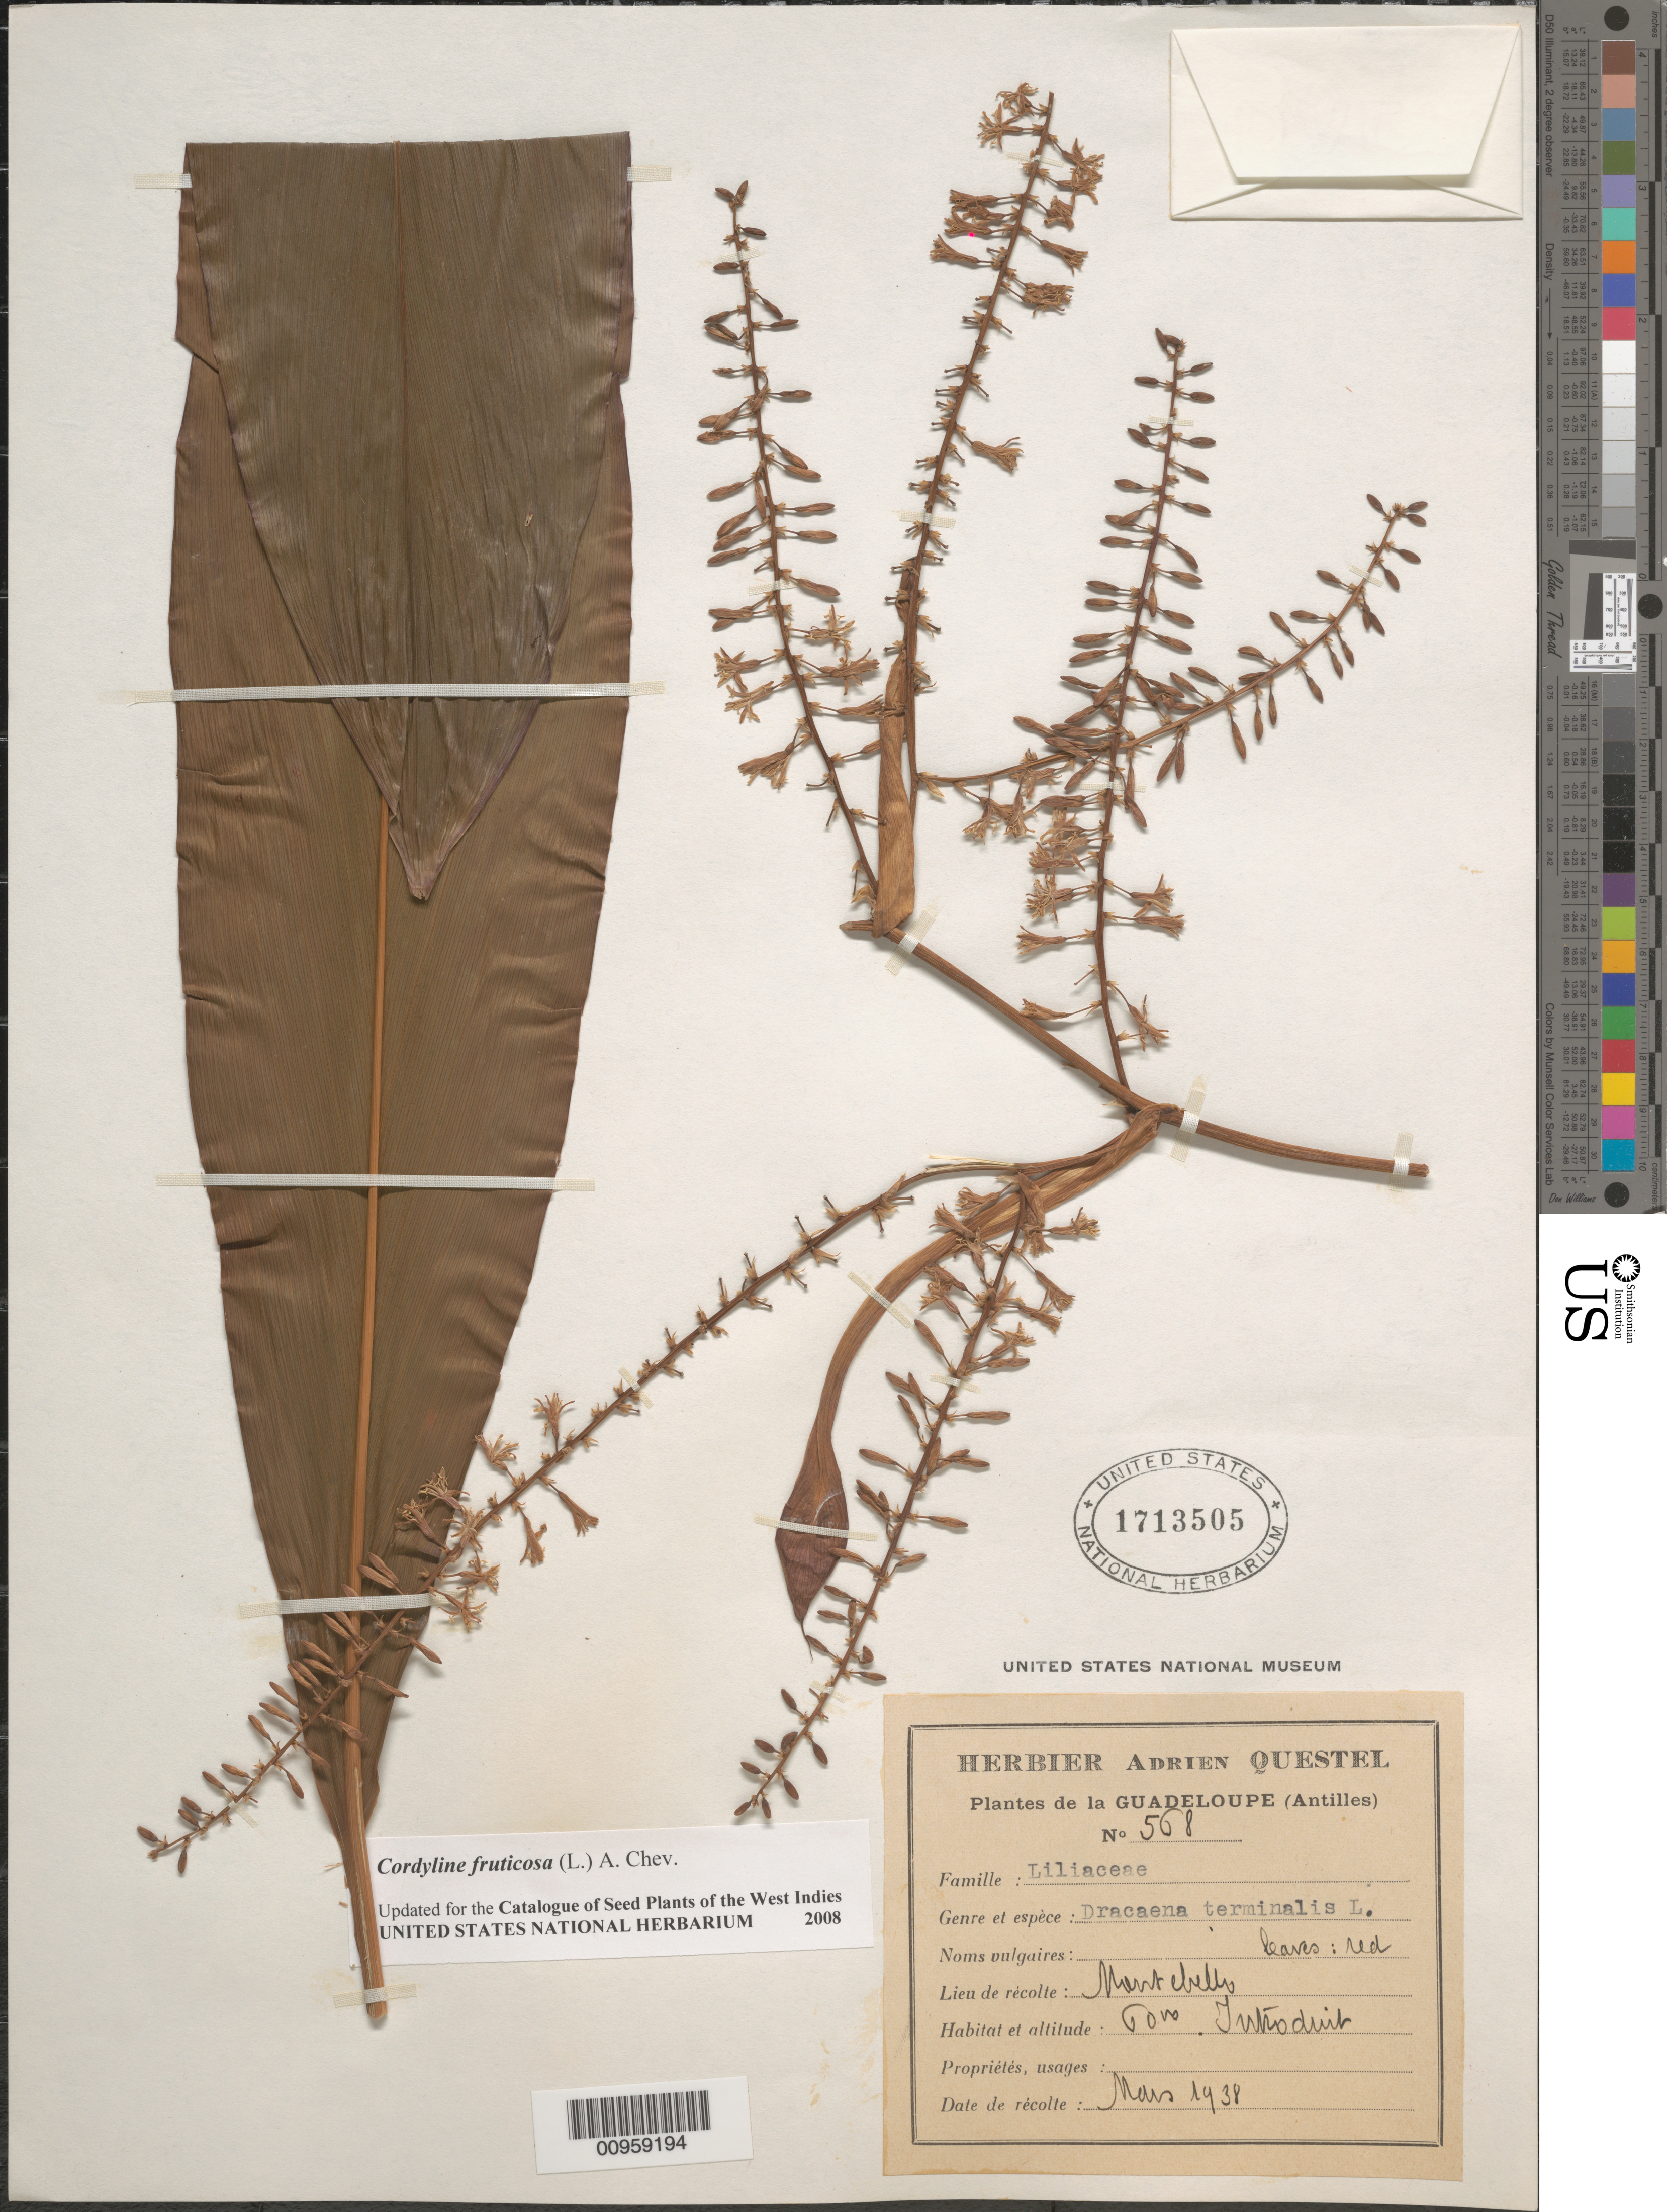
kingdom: Plantae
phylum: Tracheophyta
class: Liliopsida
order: Asparagales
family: Asparagaceae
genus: Cordyline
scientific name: Cordyline fruticosa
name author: (L.) A. Chev.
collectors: A. Questel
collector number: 568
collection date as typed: Mar 1938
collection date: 1938-03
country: Guadeloupe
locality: Montebello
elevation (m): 60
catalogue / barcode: US 1713505